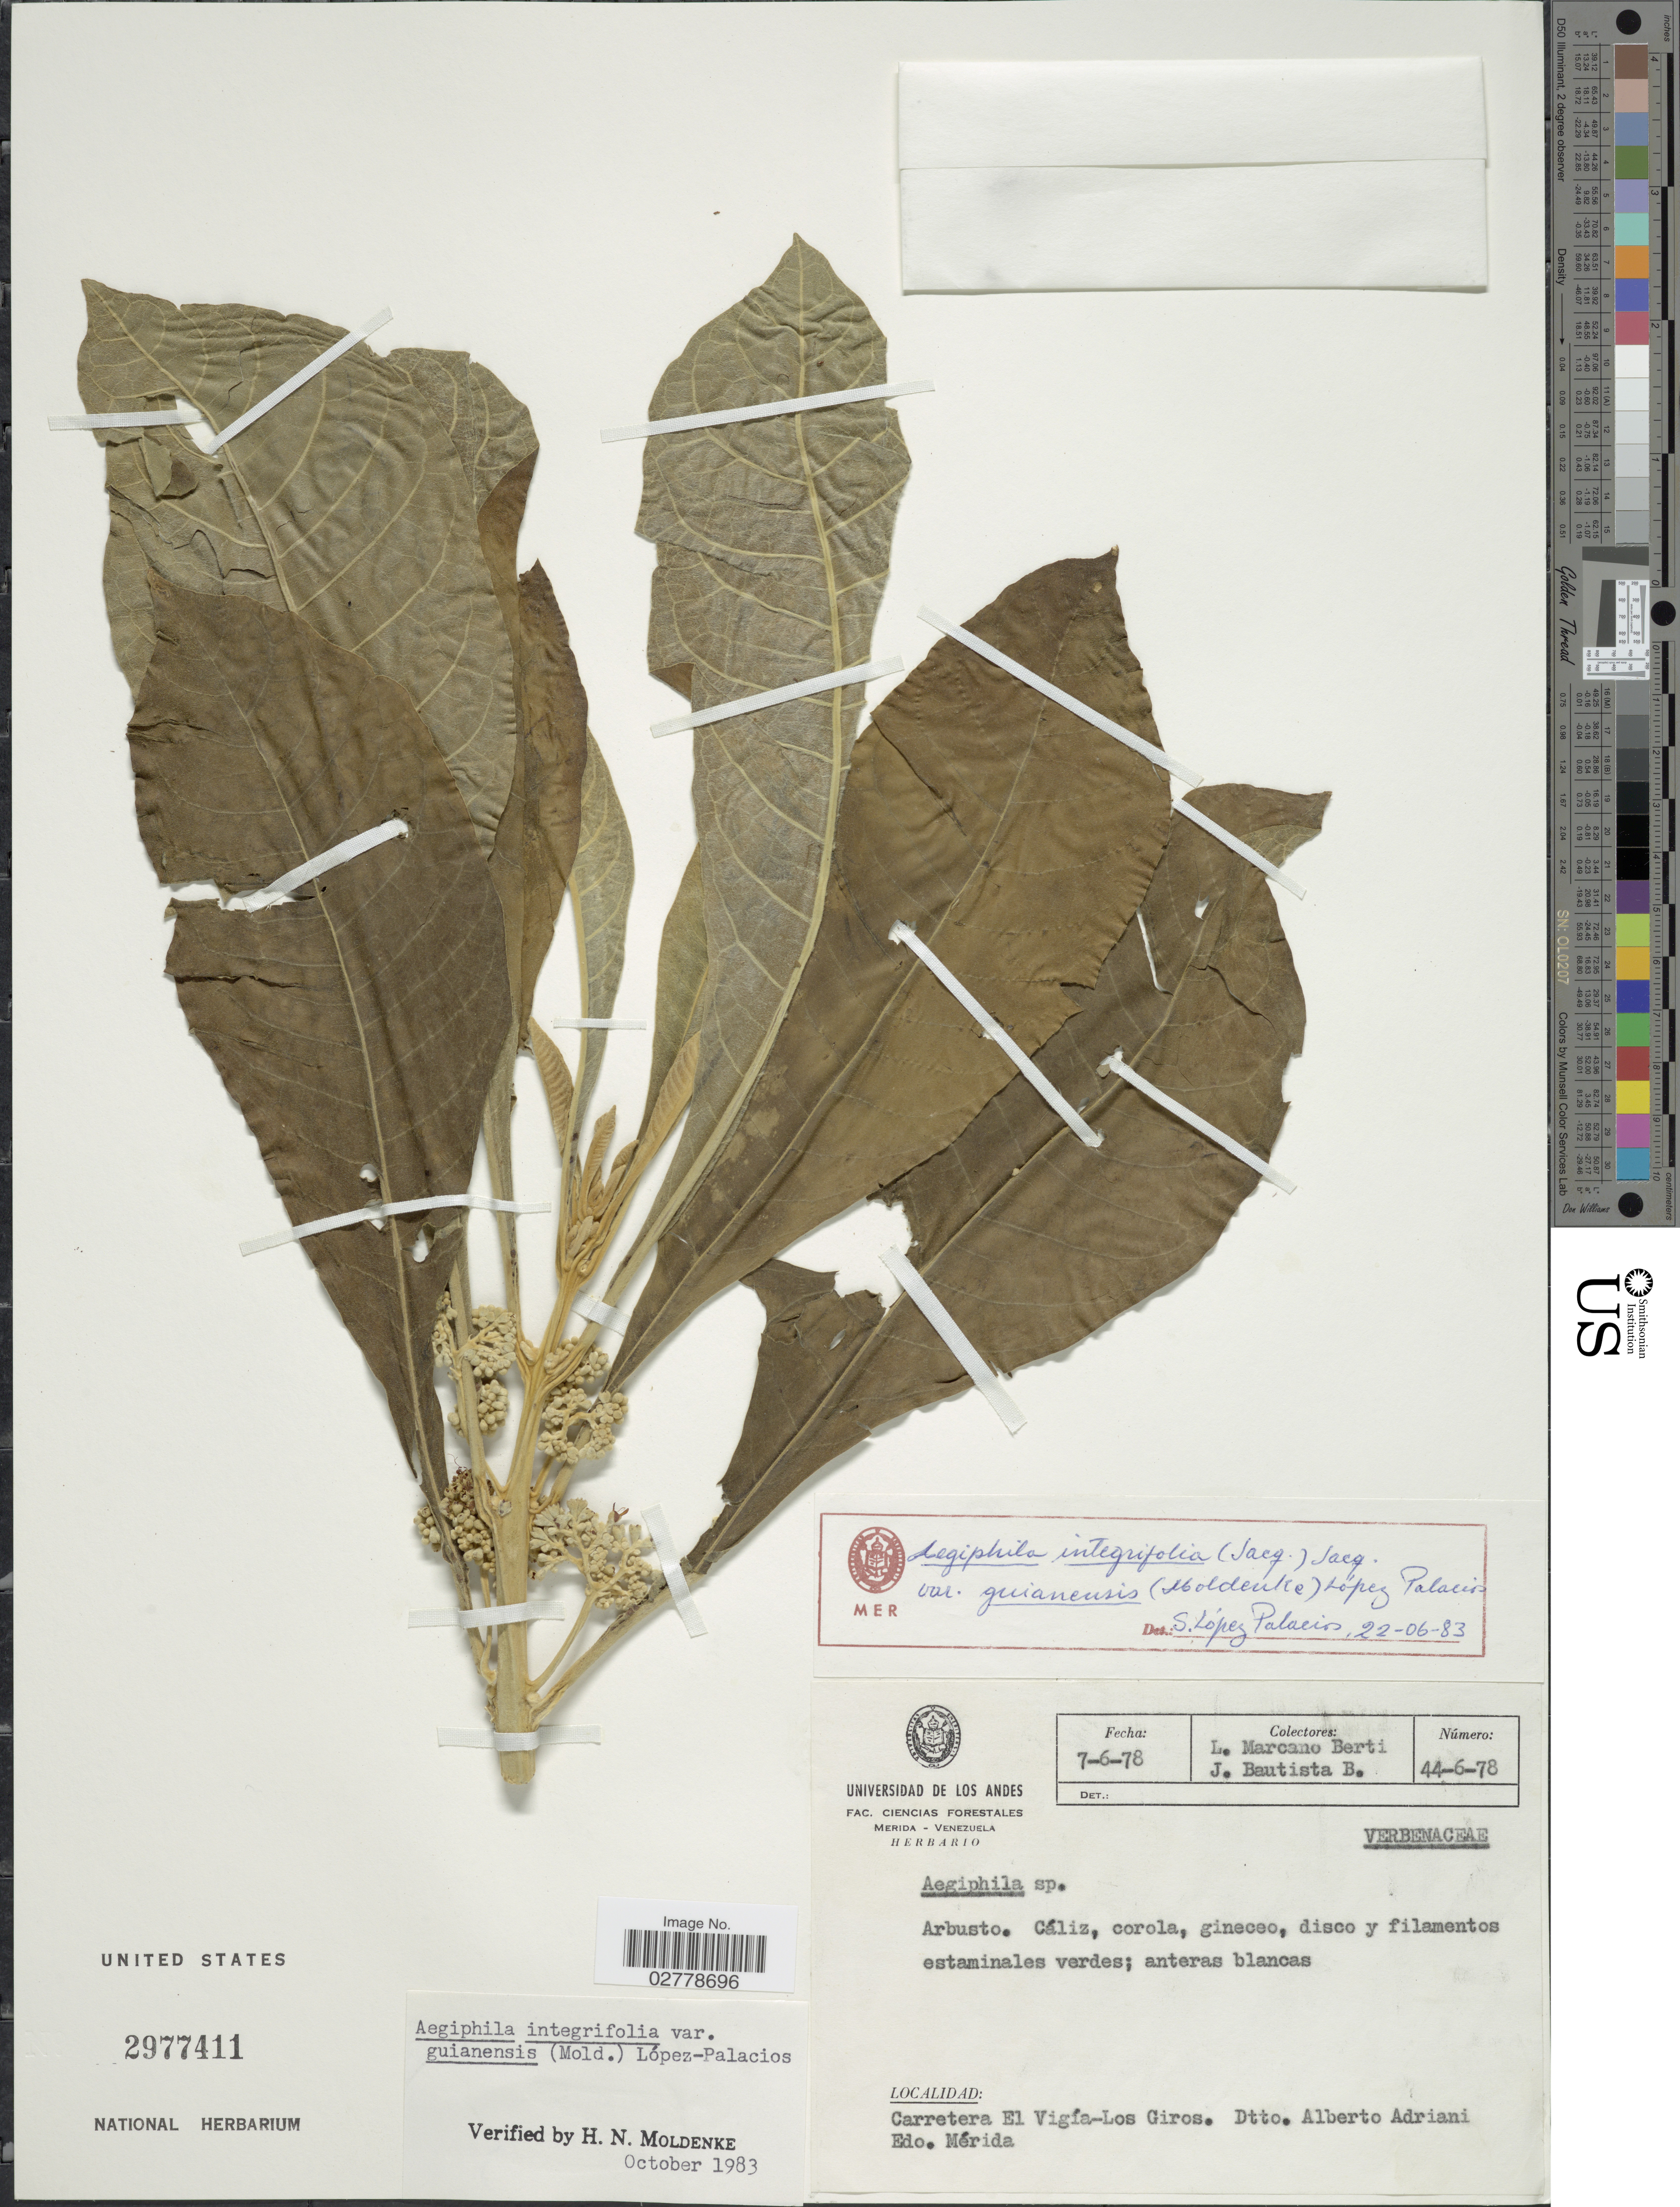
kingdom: Plantae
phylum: Tracheophyta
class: Magnoliopsida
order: Lamiales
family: Lamiaceae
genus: Aegiphila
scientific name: Aegiphila integrifolia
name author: (Jacq.) B.D. Jacks.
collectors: L. Marcano-Berti & J. A. Bautista B.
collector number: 44-6-78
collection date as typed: Transcribed d/m/y: 7/6/78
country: Venezuela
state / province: Mérida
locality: Carretera El Vigía-Los Giros. Dtto. Alberto Adriani. Edo. Mérida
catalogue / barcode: US 2977411